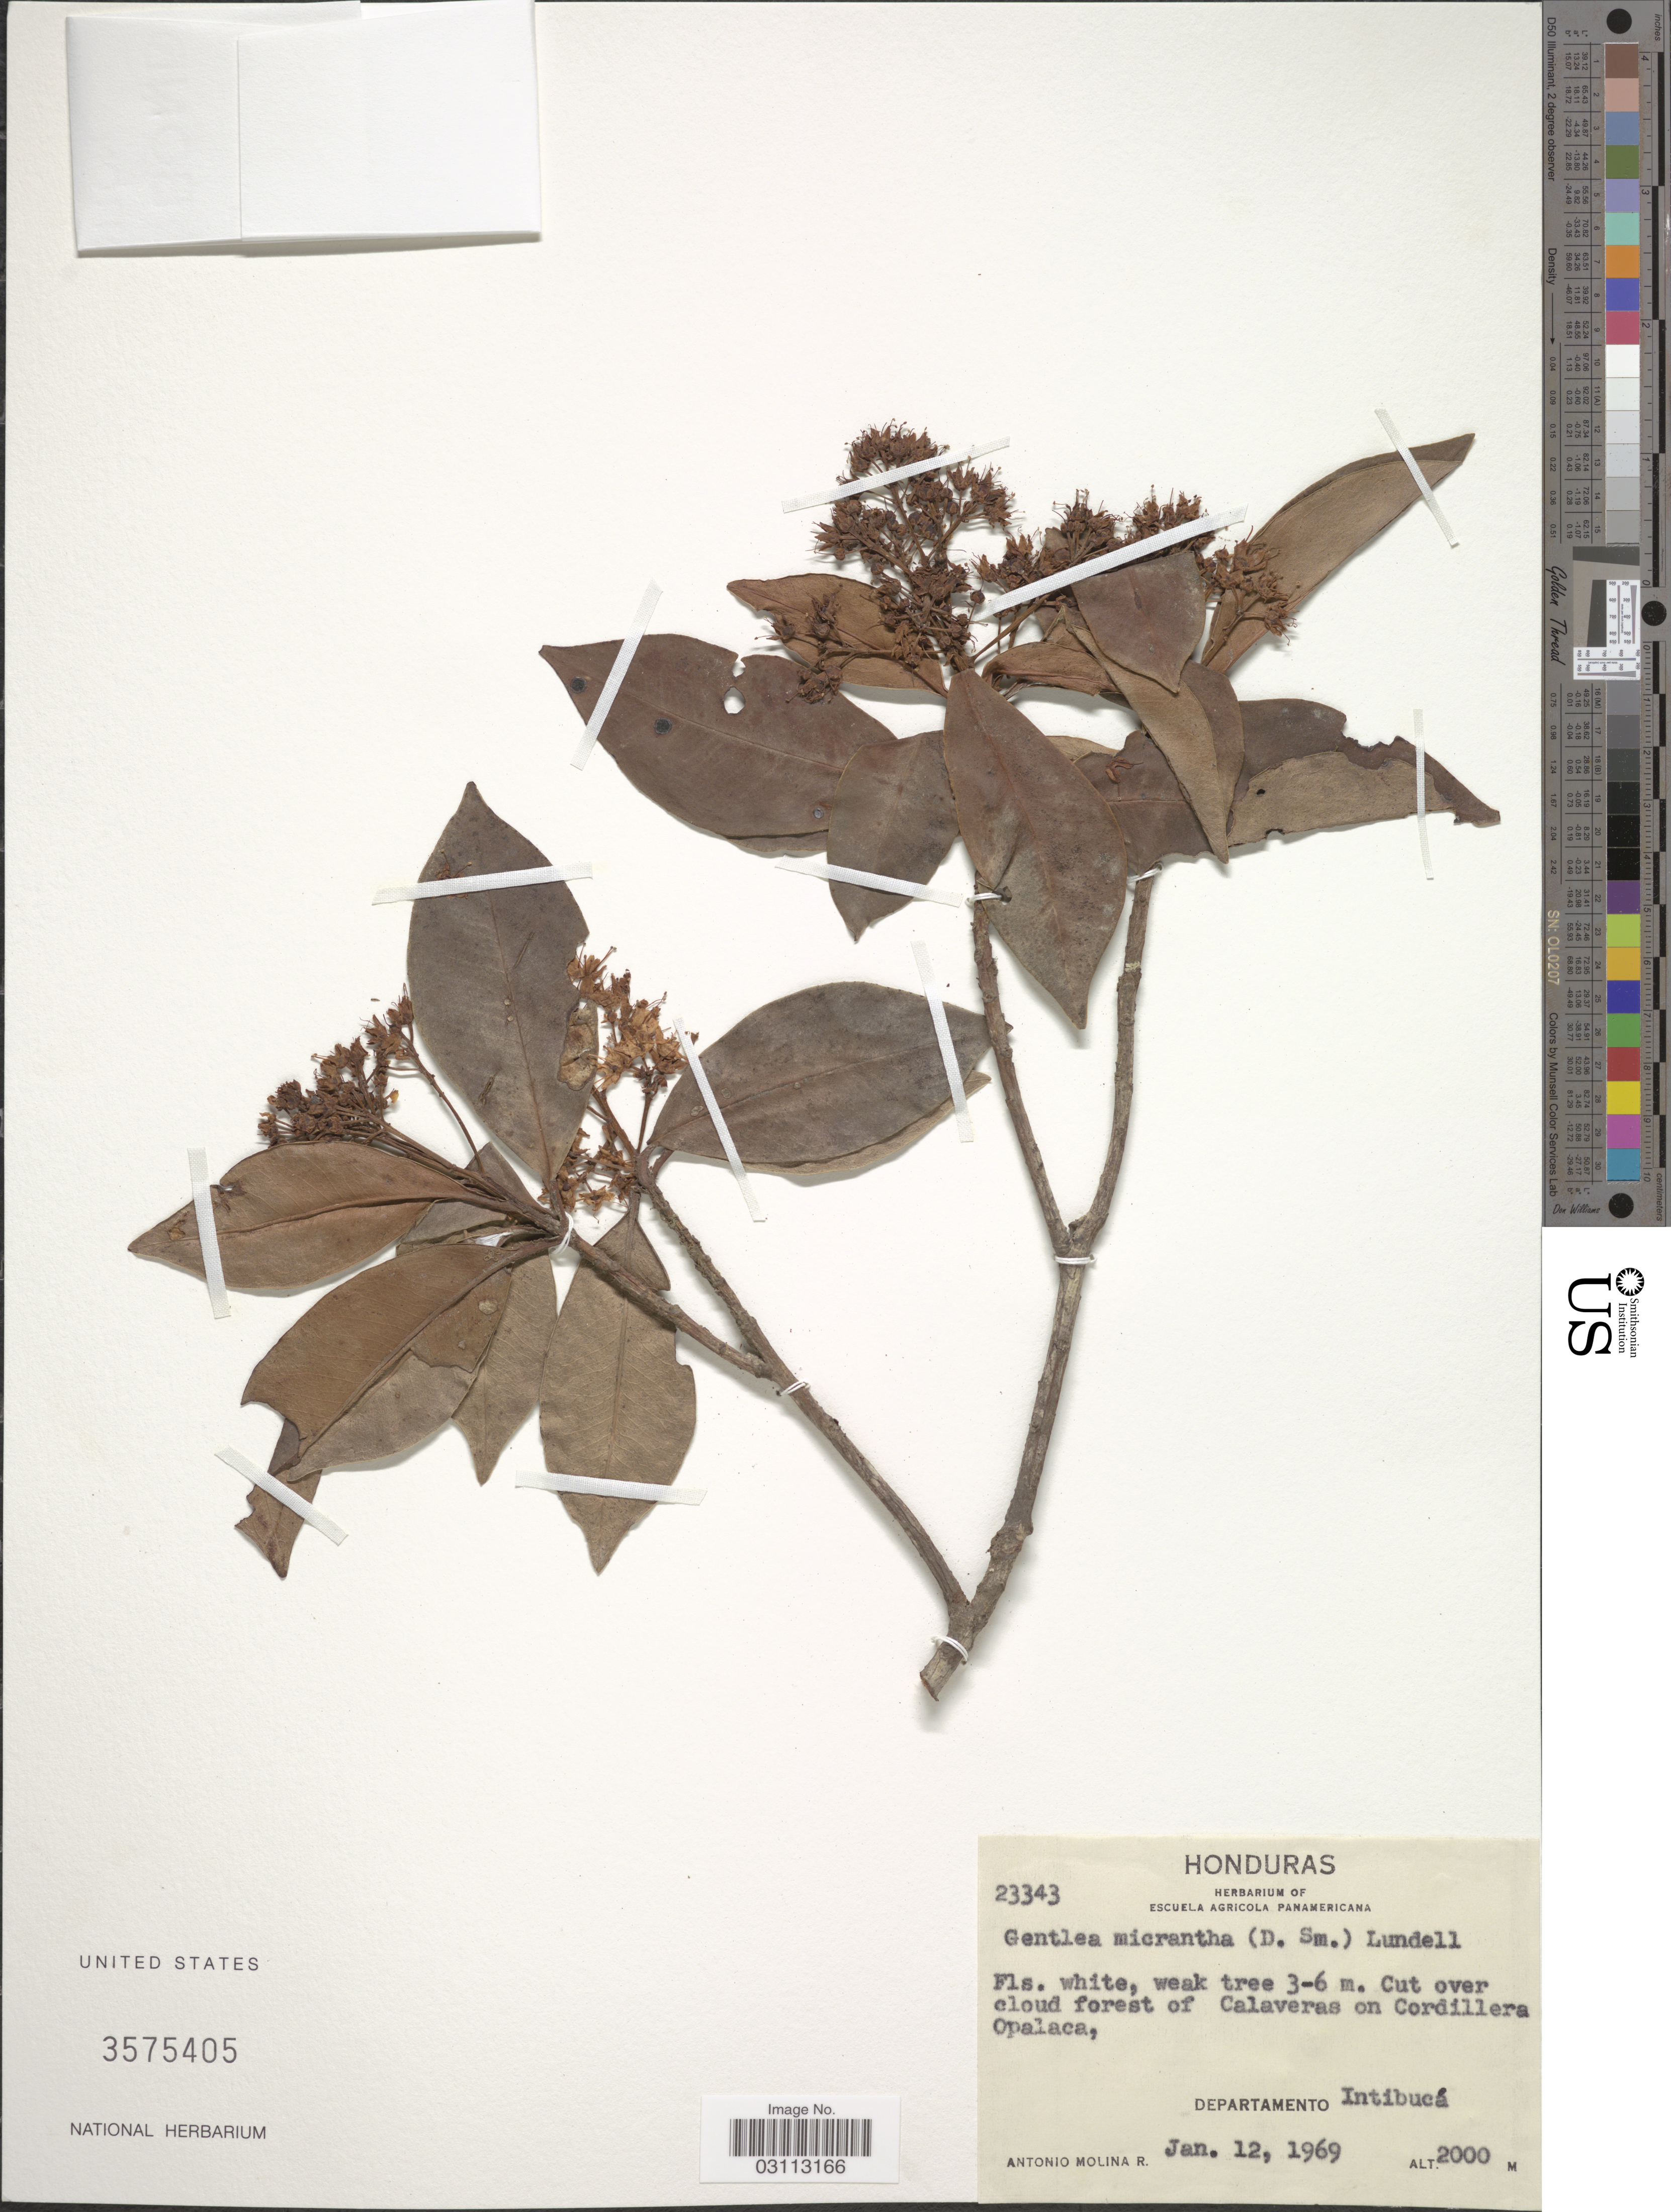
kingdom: Plantae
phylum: Tracheophyta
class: Magnoliopsida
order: Ericales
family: Primulaceae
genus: Gentlea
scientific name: Gentlea micranthera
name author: (Donn. Sm.) Lundell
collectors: A. Molina R.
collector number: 23343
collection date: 1969-01-12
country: Honduras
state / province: Intibuca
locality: Cut over cloud forest of Calaveras on Cordillera Opalaca, departamento Intibucá.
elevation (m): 2000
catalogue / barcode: US 3575405